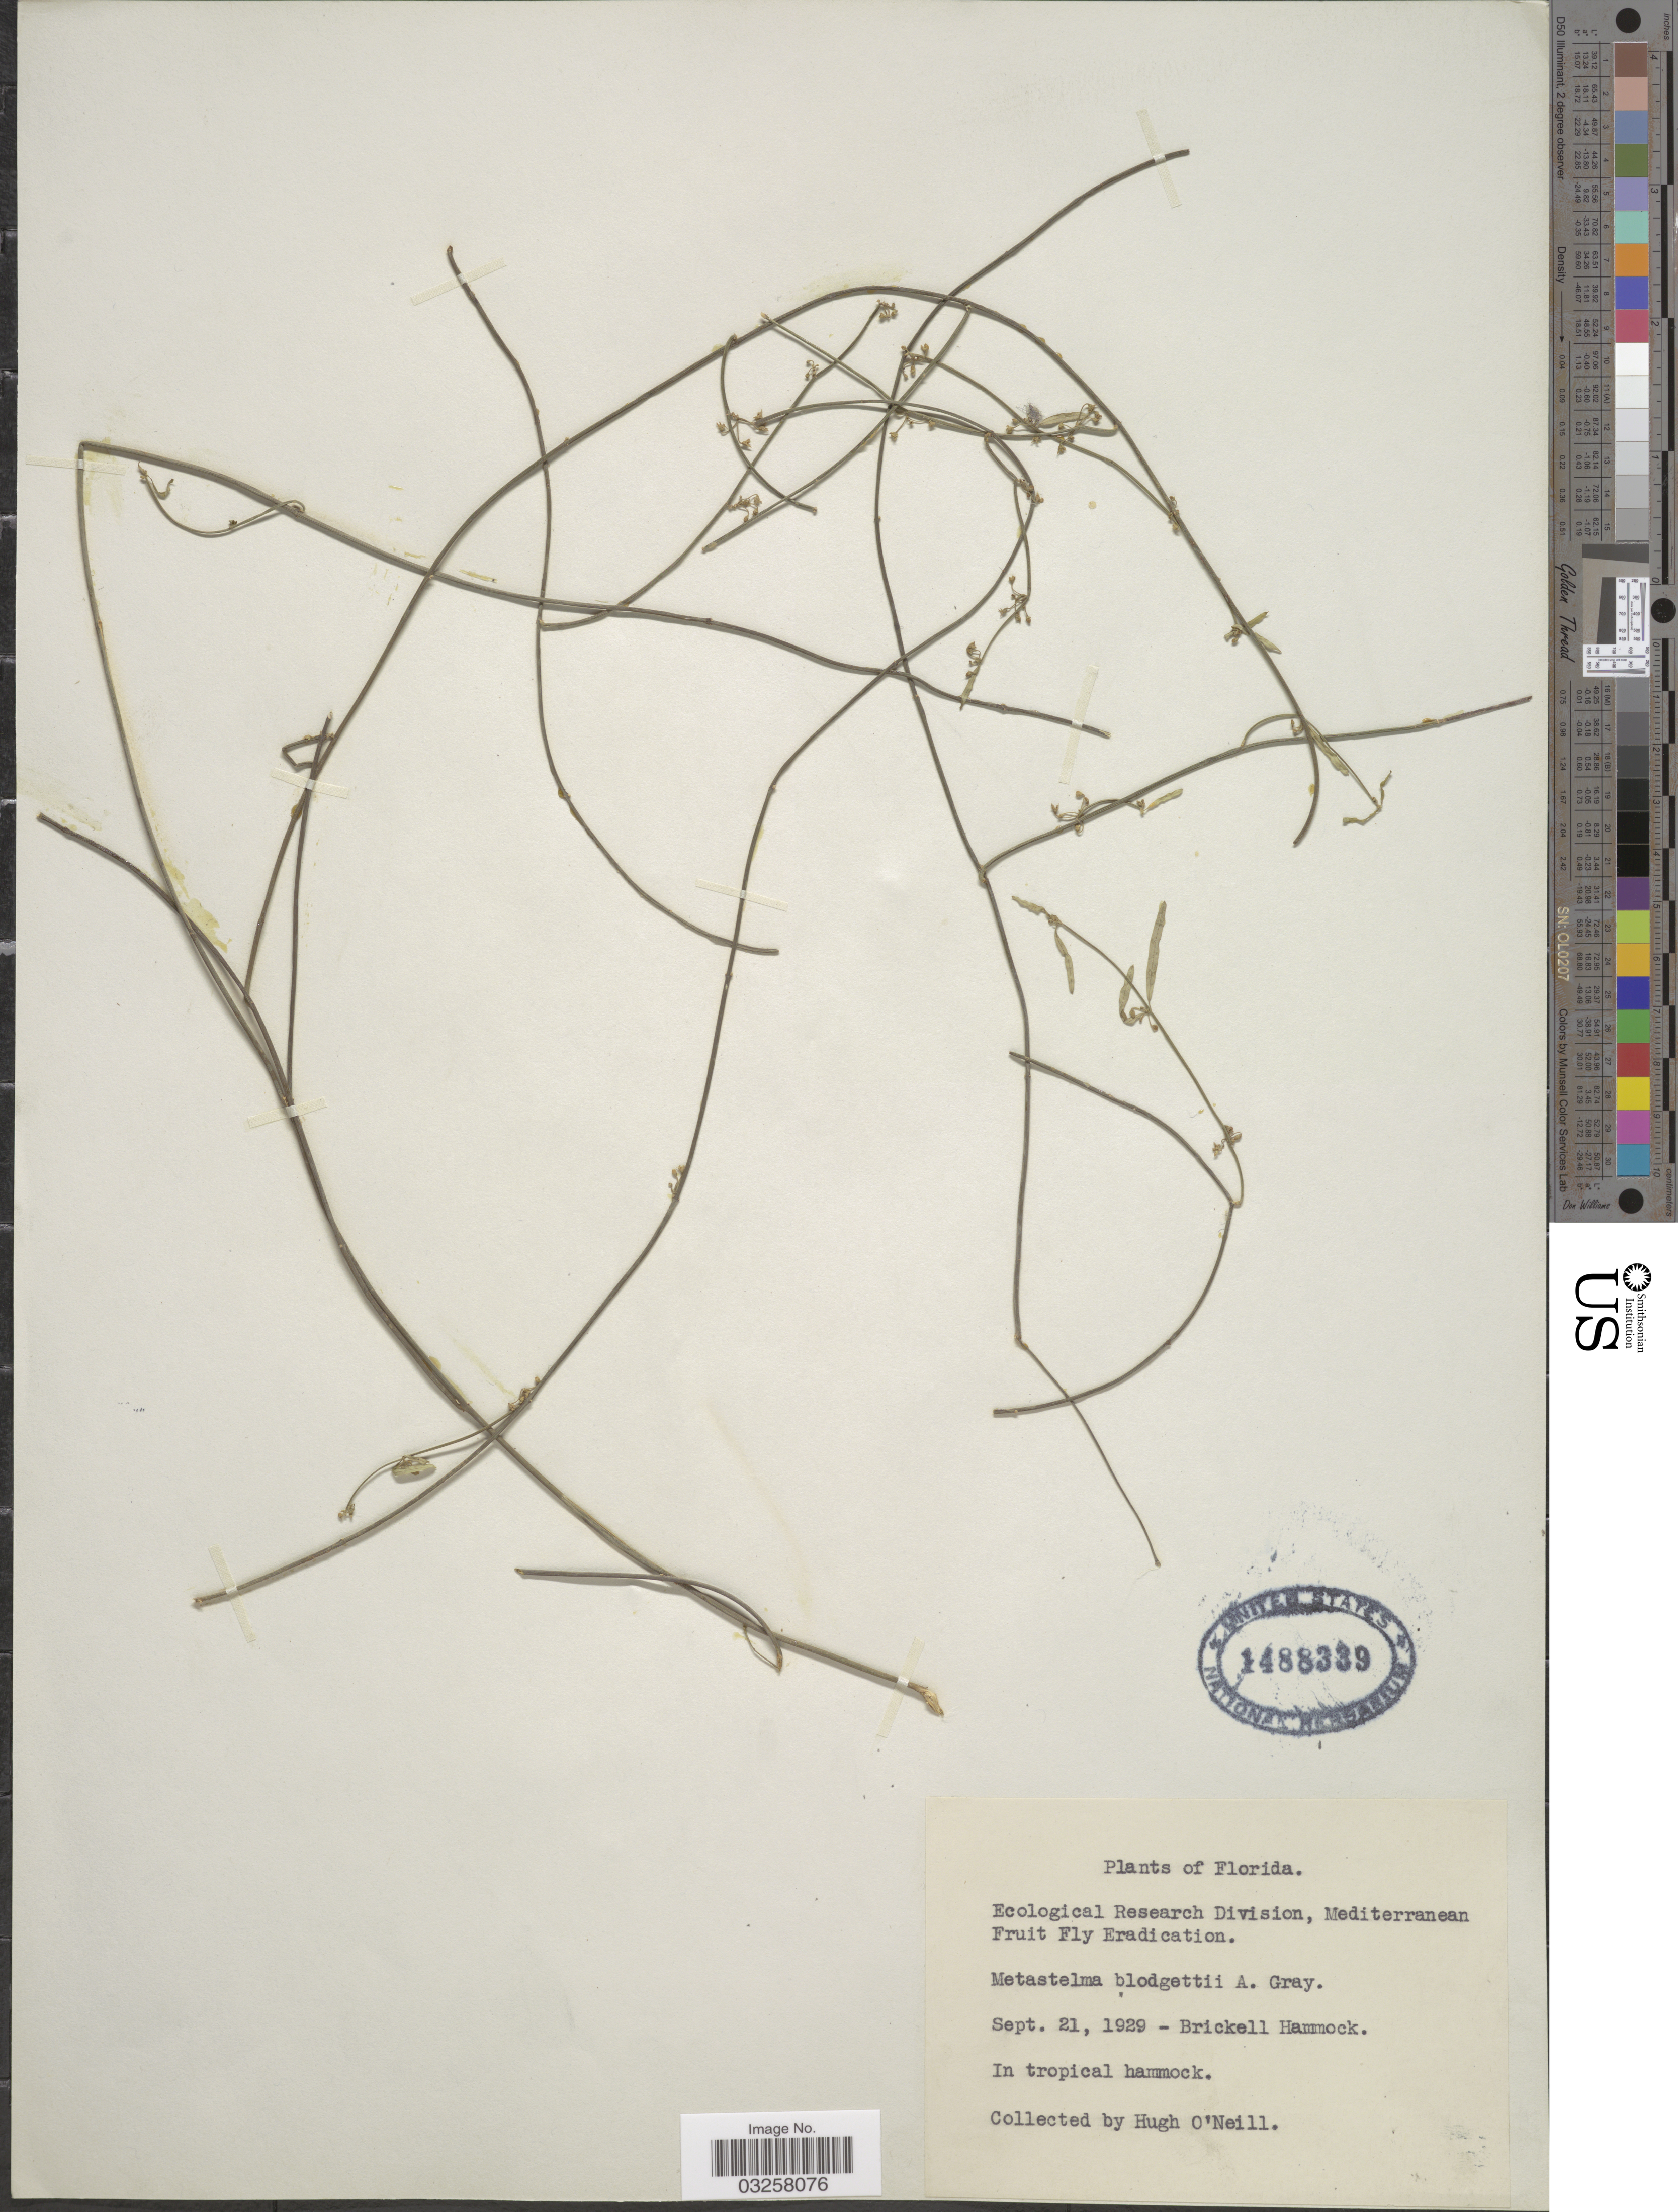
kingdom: Plantae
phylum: Tracheophyta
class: Magnoliopsida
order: Gentianales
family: Apocynaceae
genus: Metastelma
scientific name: Metastelma blodgettii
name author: A. Gray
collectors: H. O'Neill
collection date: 1929-09-21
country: United States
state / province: Florida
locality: Bricknell Hammock.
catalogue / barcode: US 1488339